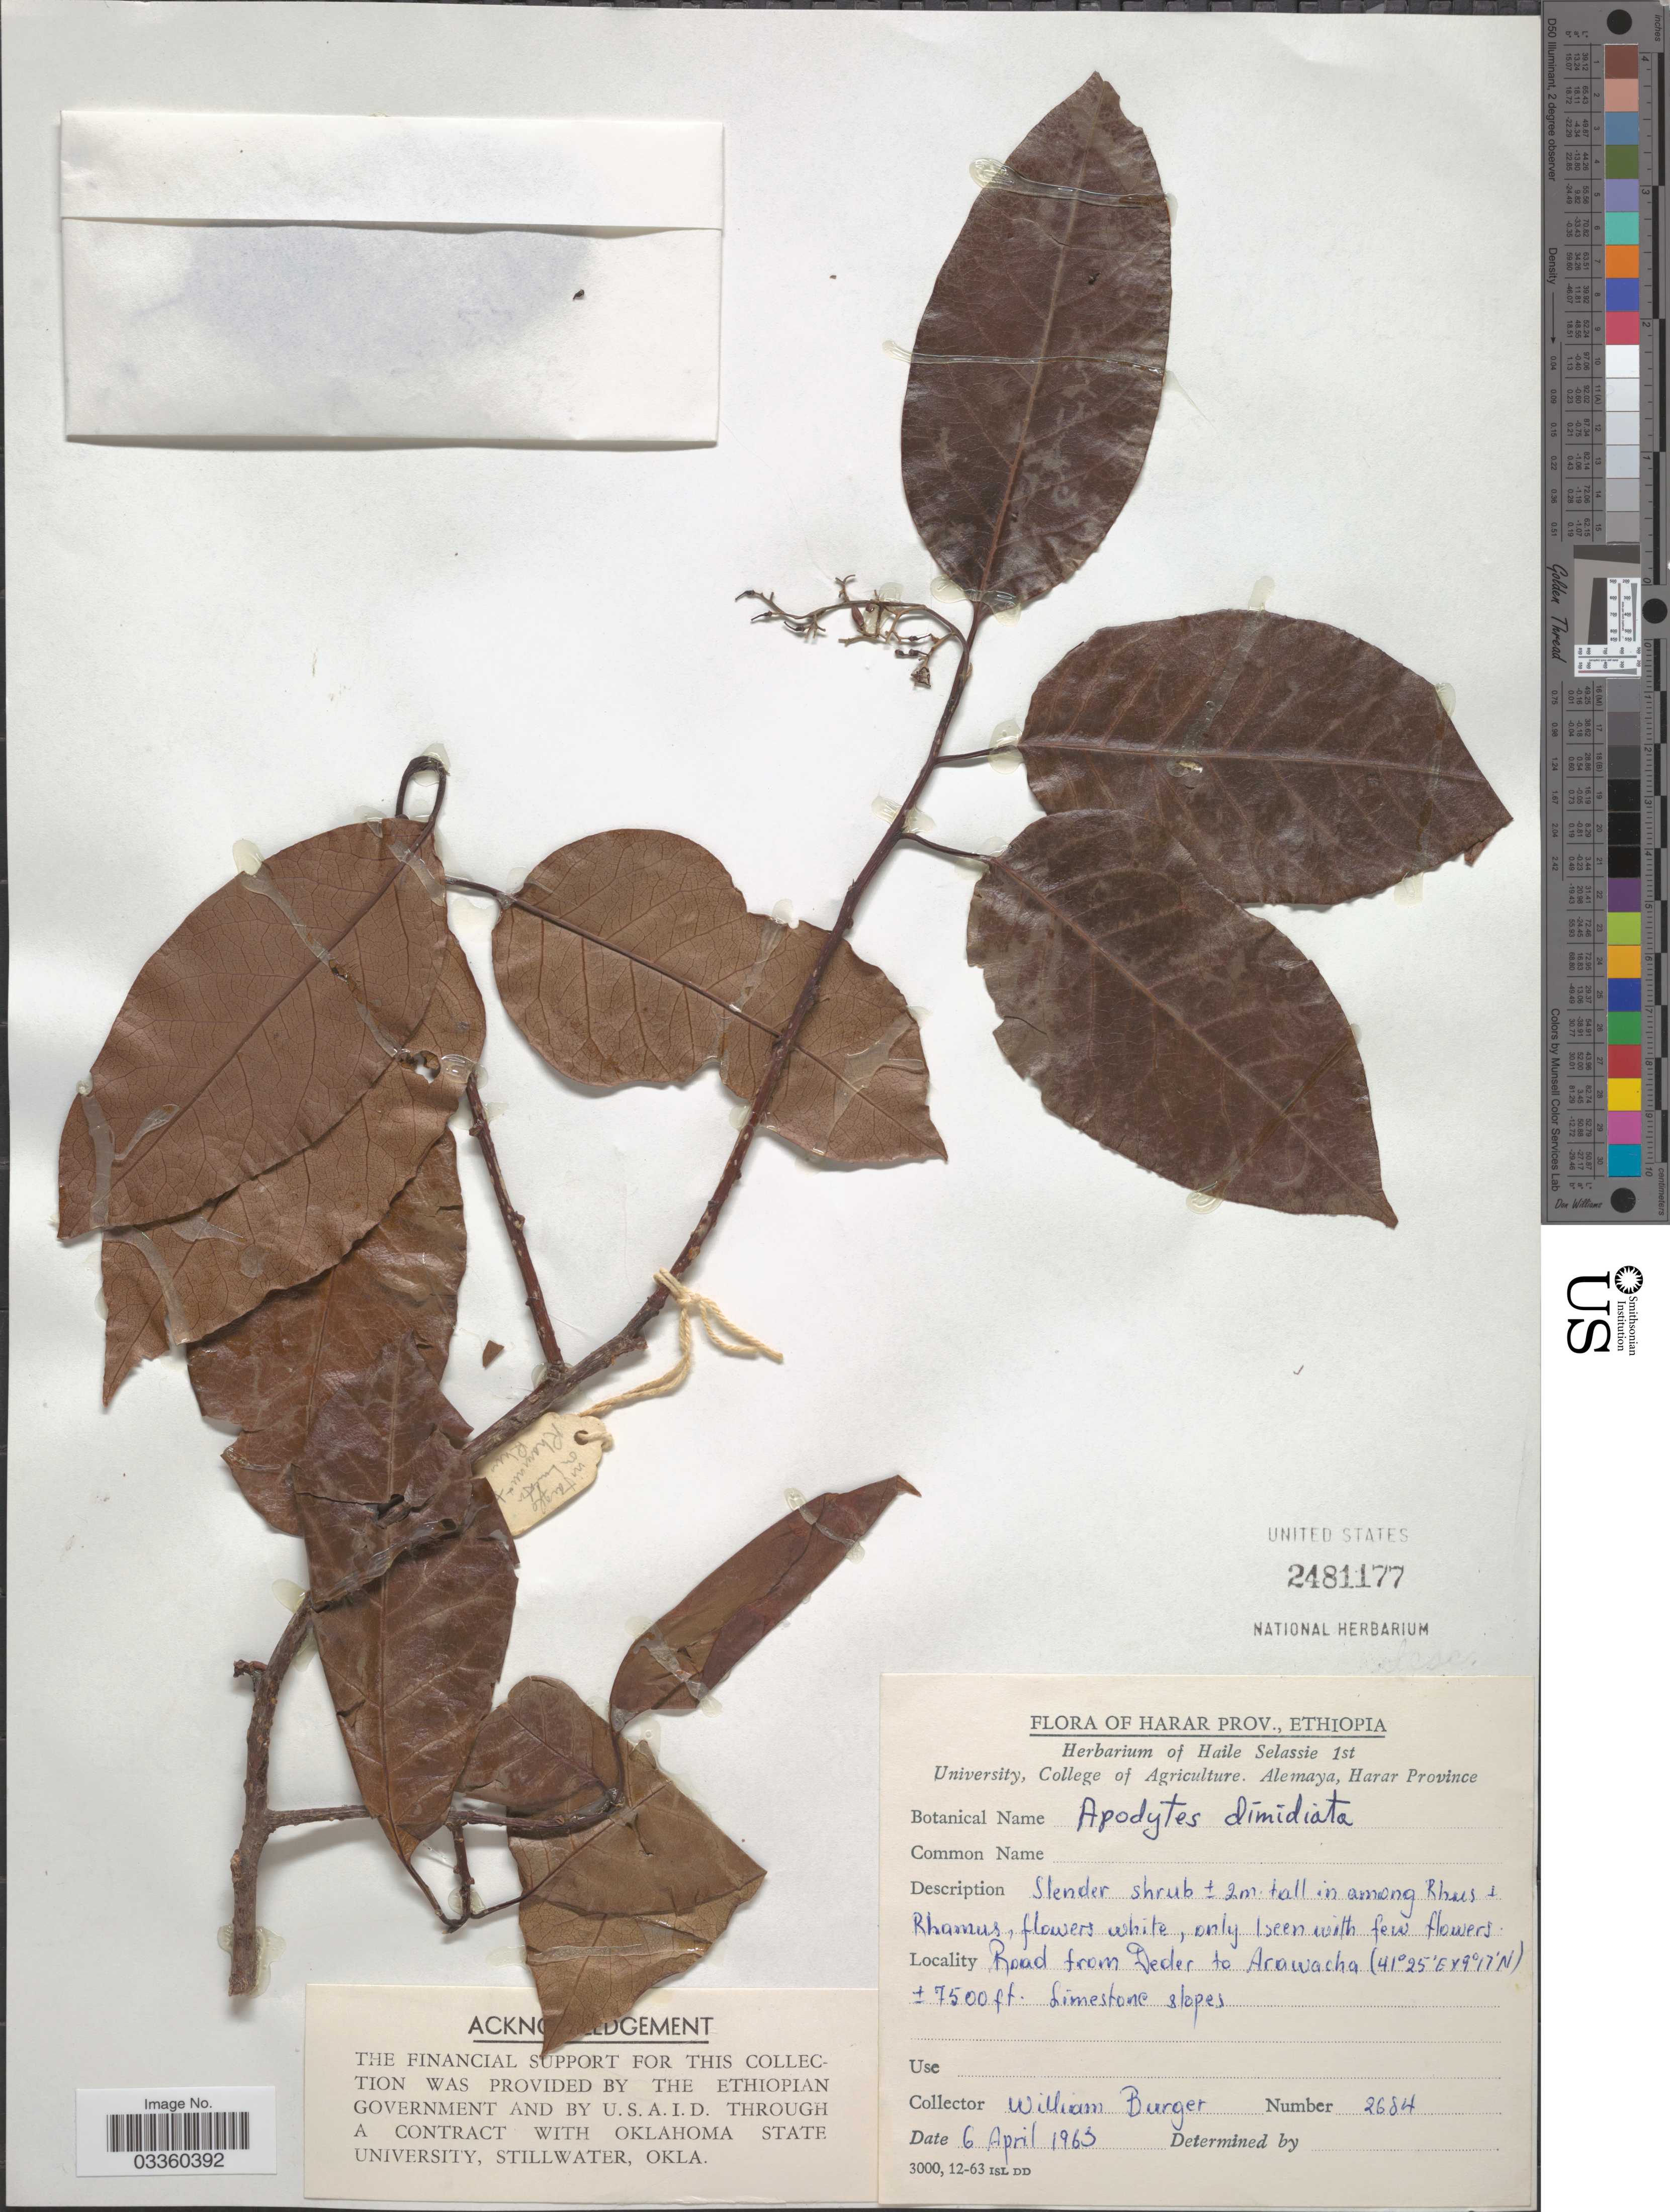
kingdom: Plantae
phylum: Tracheophyta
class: Magnoliopsida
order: Metteniusales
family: Metteniusaceae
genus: Apodytes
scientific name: Apodytes dimidiata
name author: E. Mey. ex Arn.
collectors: W. Burger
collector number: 2684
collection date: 1963-04-06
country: Ethiopia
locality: Harar Prov. Road from Deder to Arawacha.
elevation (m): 2286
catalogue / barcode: US 2481177